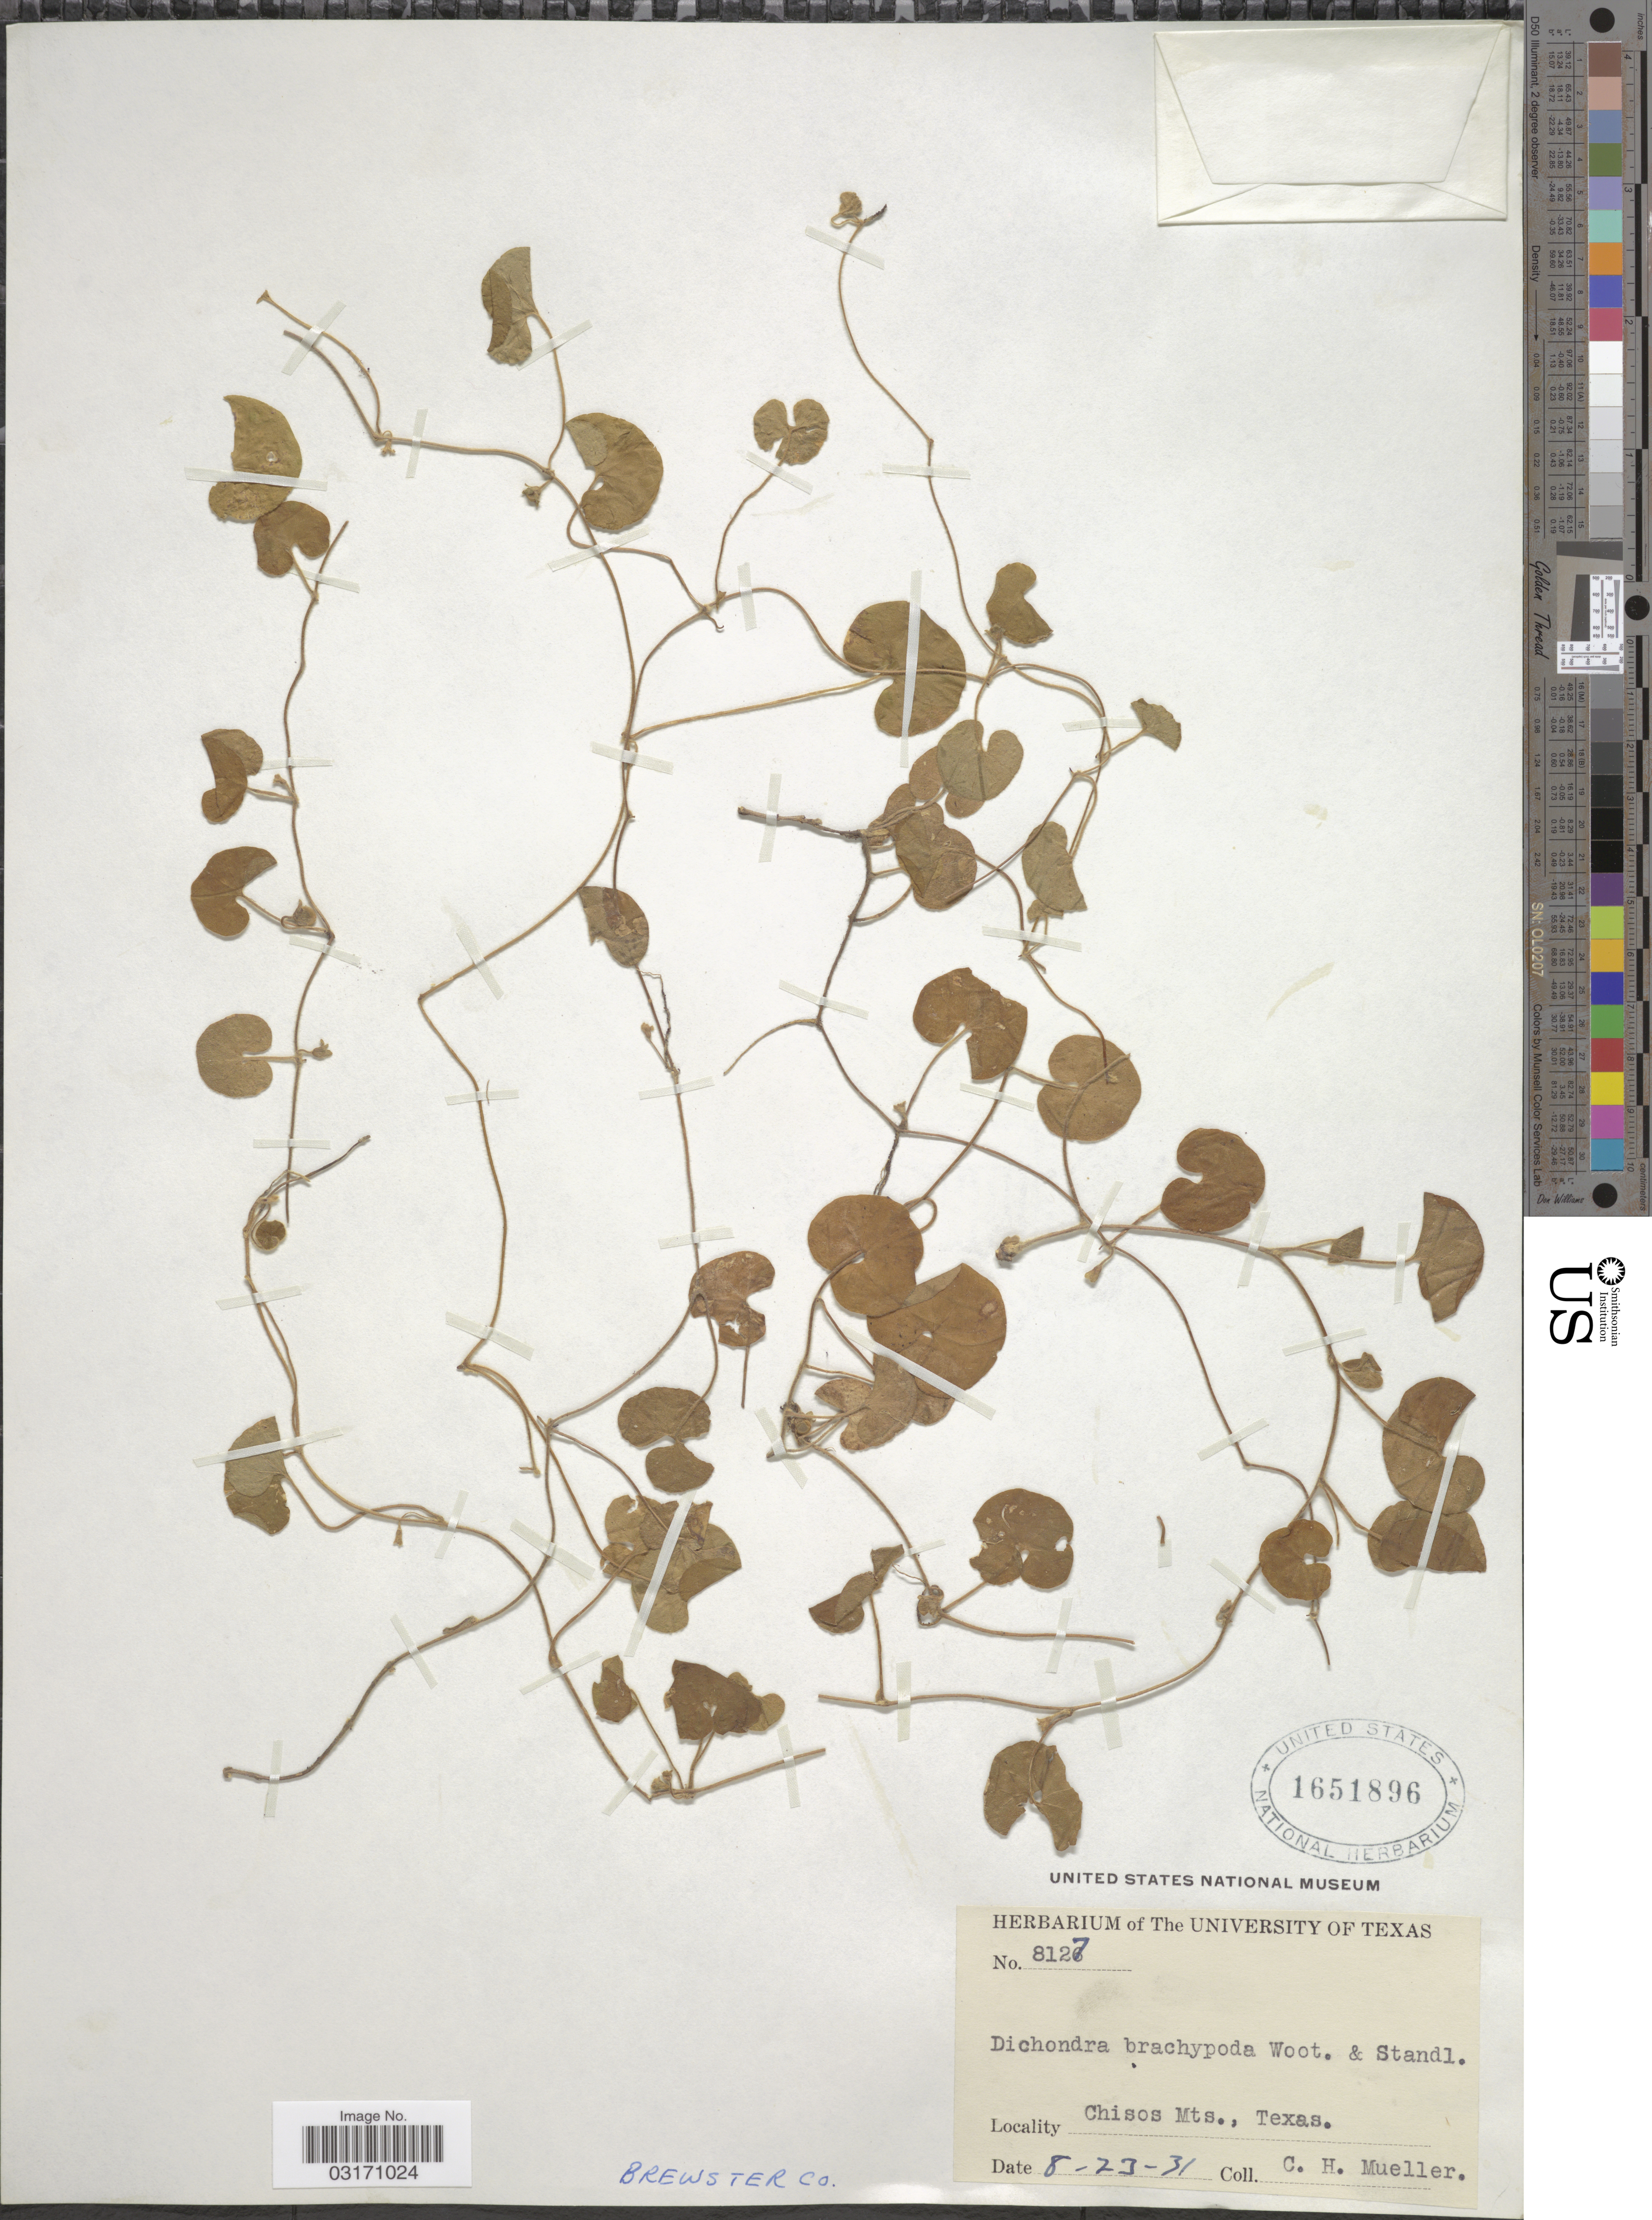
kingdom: Plantae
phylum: Tracheophyta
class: Magnoliopsida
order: Solanales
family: Convolvulaceae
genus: Dichondra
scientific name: Dichondra brachypoda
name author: Wooton & Standl.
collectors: C. H. Mueller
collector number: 8127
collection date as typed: Transcribed d/m/y: 23/8/31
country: United States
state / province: Texas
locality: Chisos Mts. Brewster Co.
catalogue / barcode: US 1651896